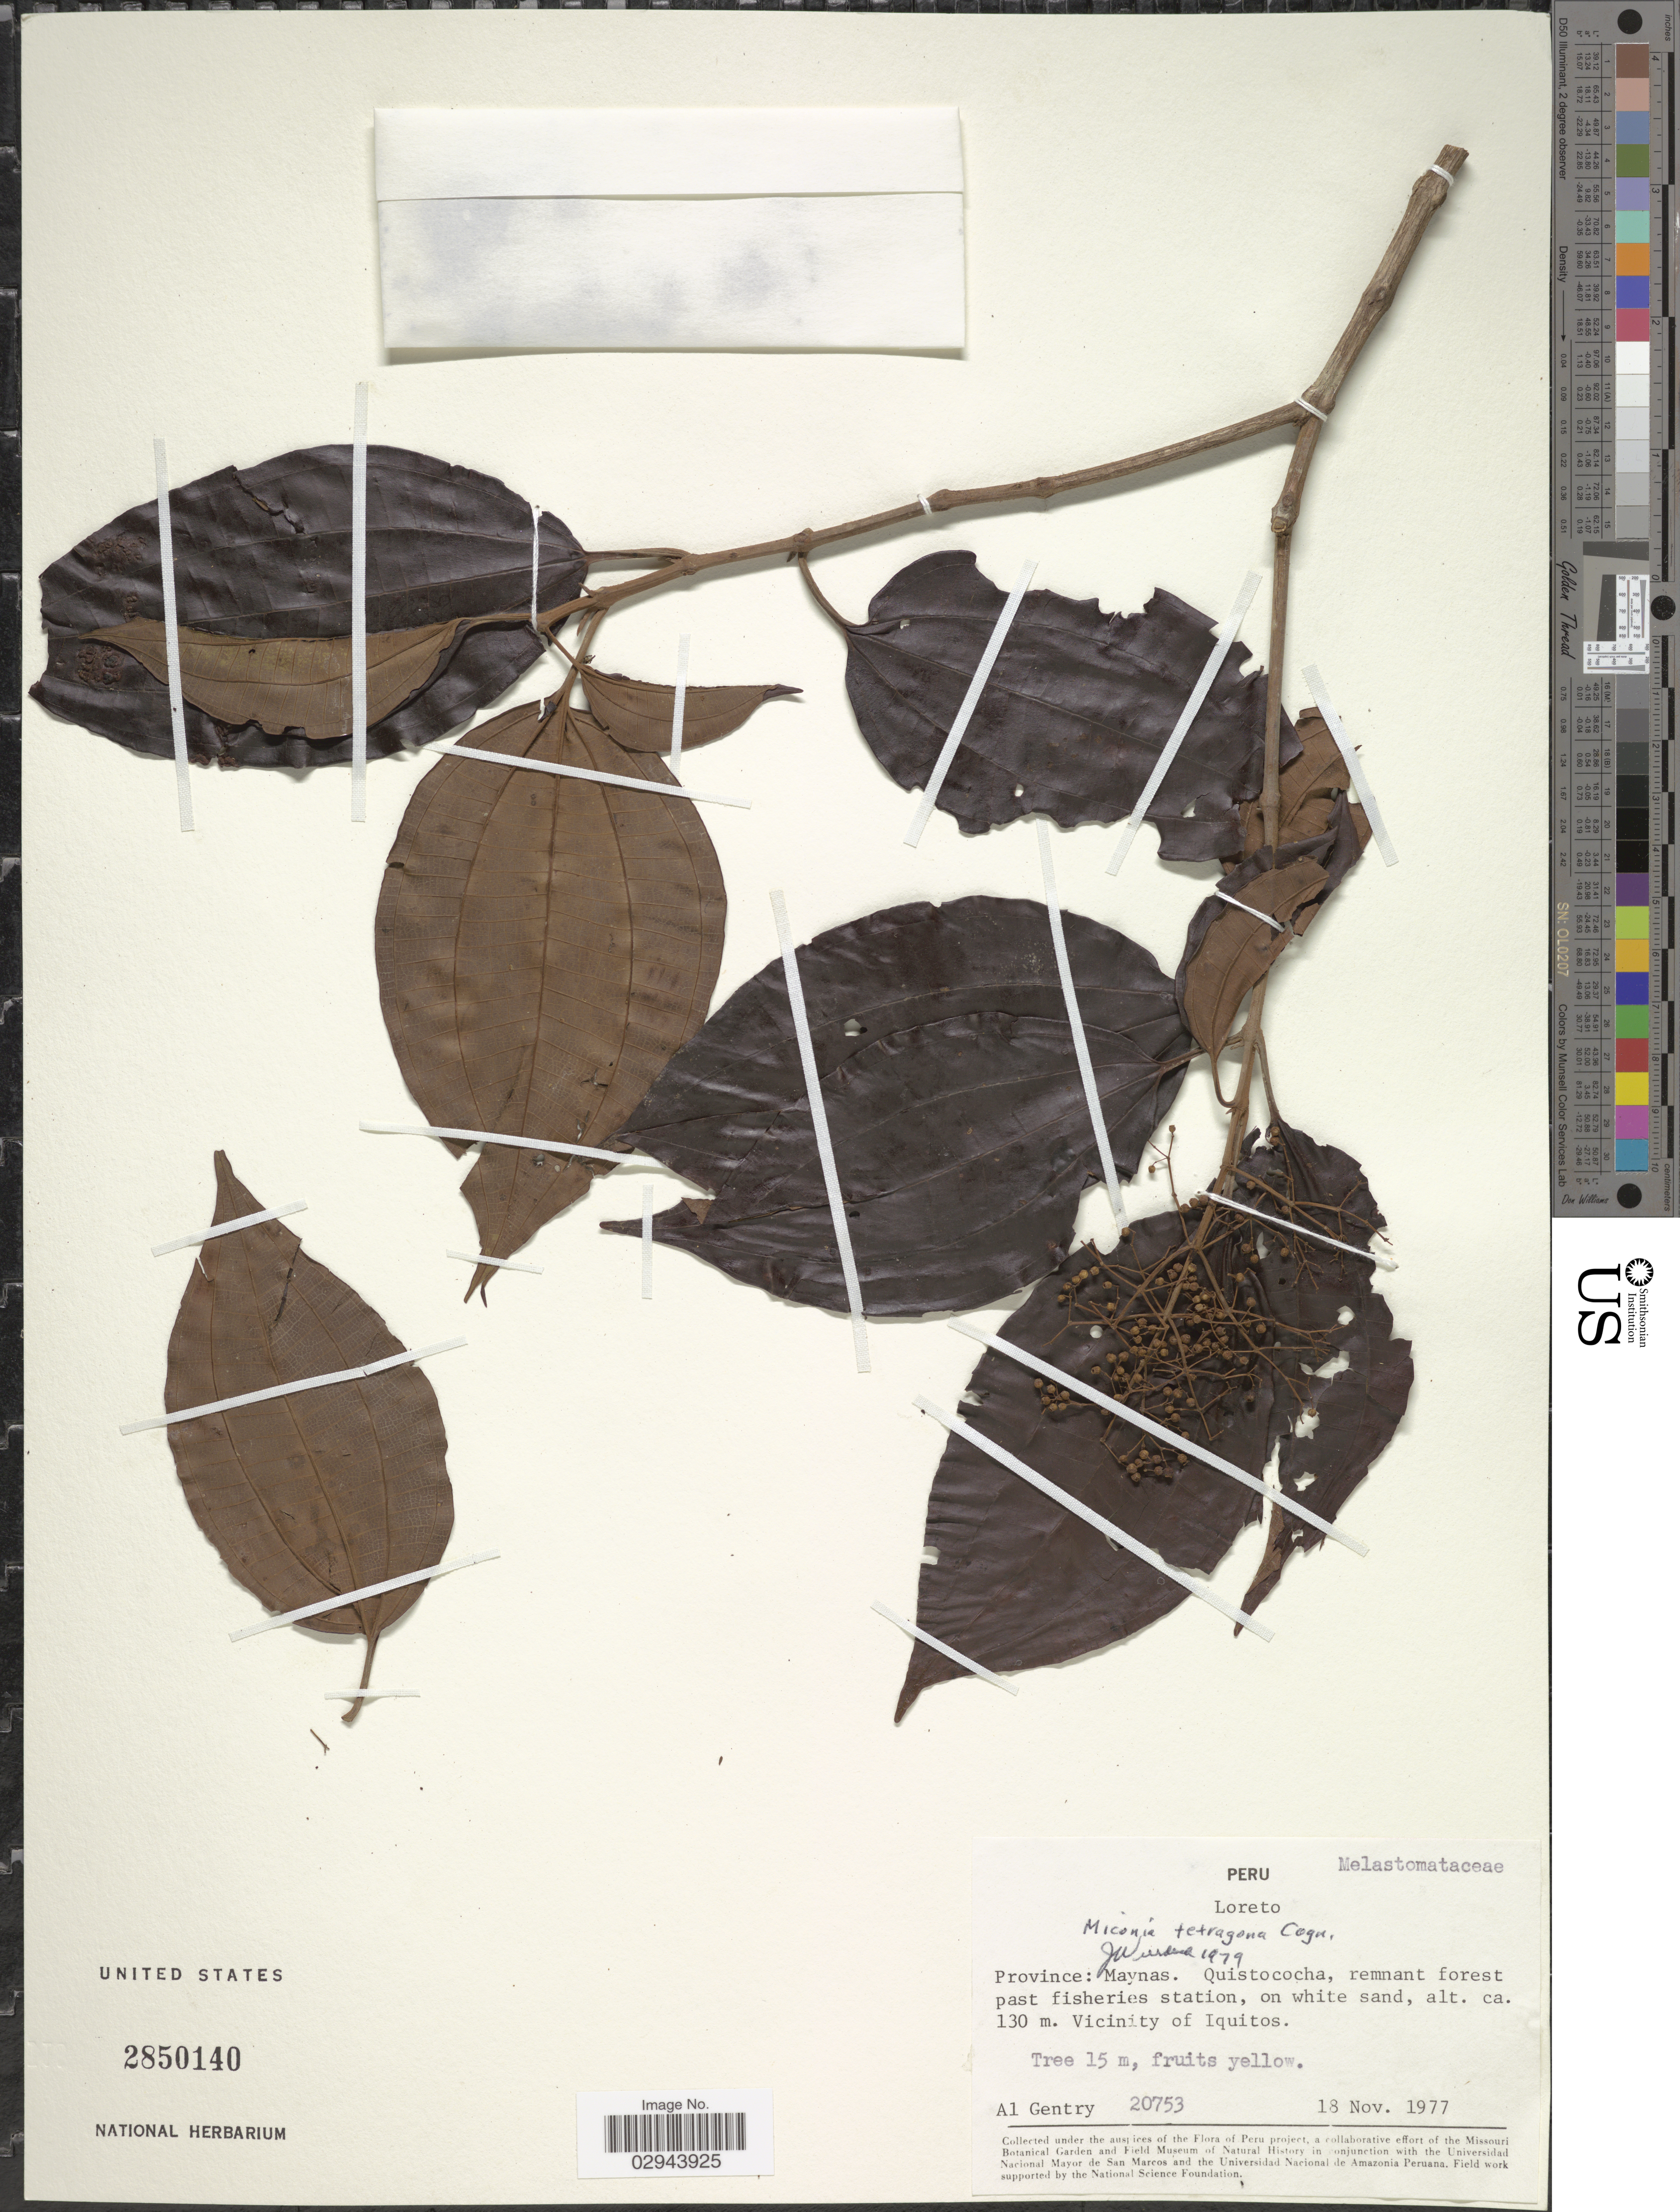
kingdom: Plantae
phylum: Tracheophyta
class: Magnoliopsida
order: Myrtales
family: Melastomataceae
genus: Miconia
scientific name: Miconia tetragona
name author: Cogn.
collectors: A. H. Gentry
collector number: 20753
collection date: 1977-11-18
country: Peru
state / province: Loreto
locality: Province Maynas, Quistococha, remnant forest past fisheries station, vicinity of Iquitos.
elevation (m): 130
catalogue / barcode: US 2850140